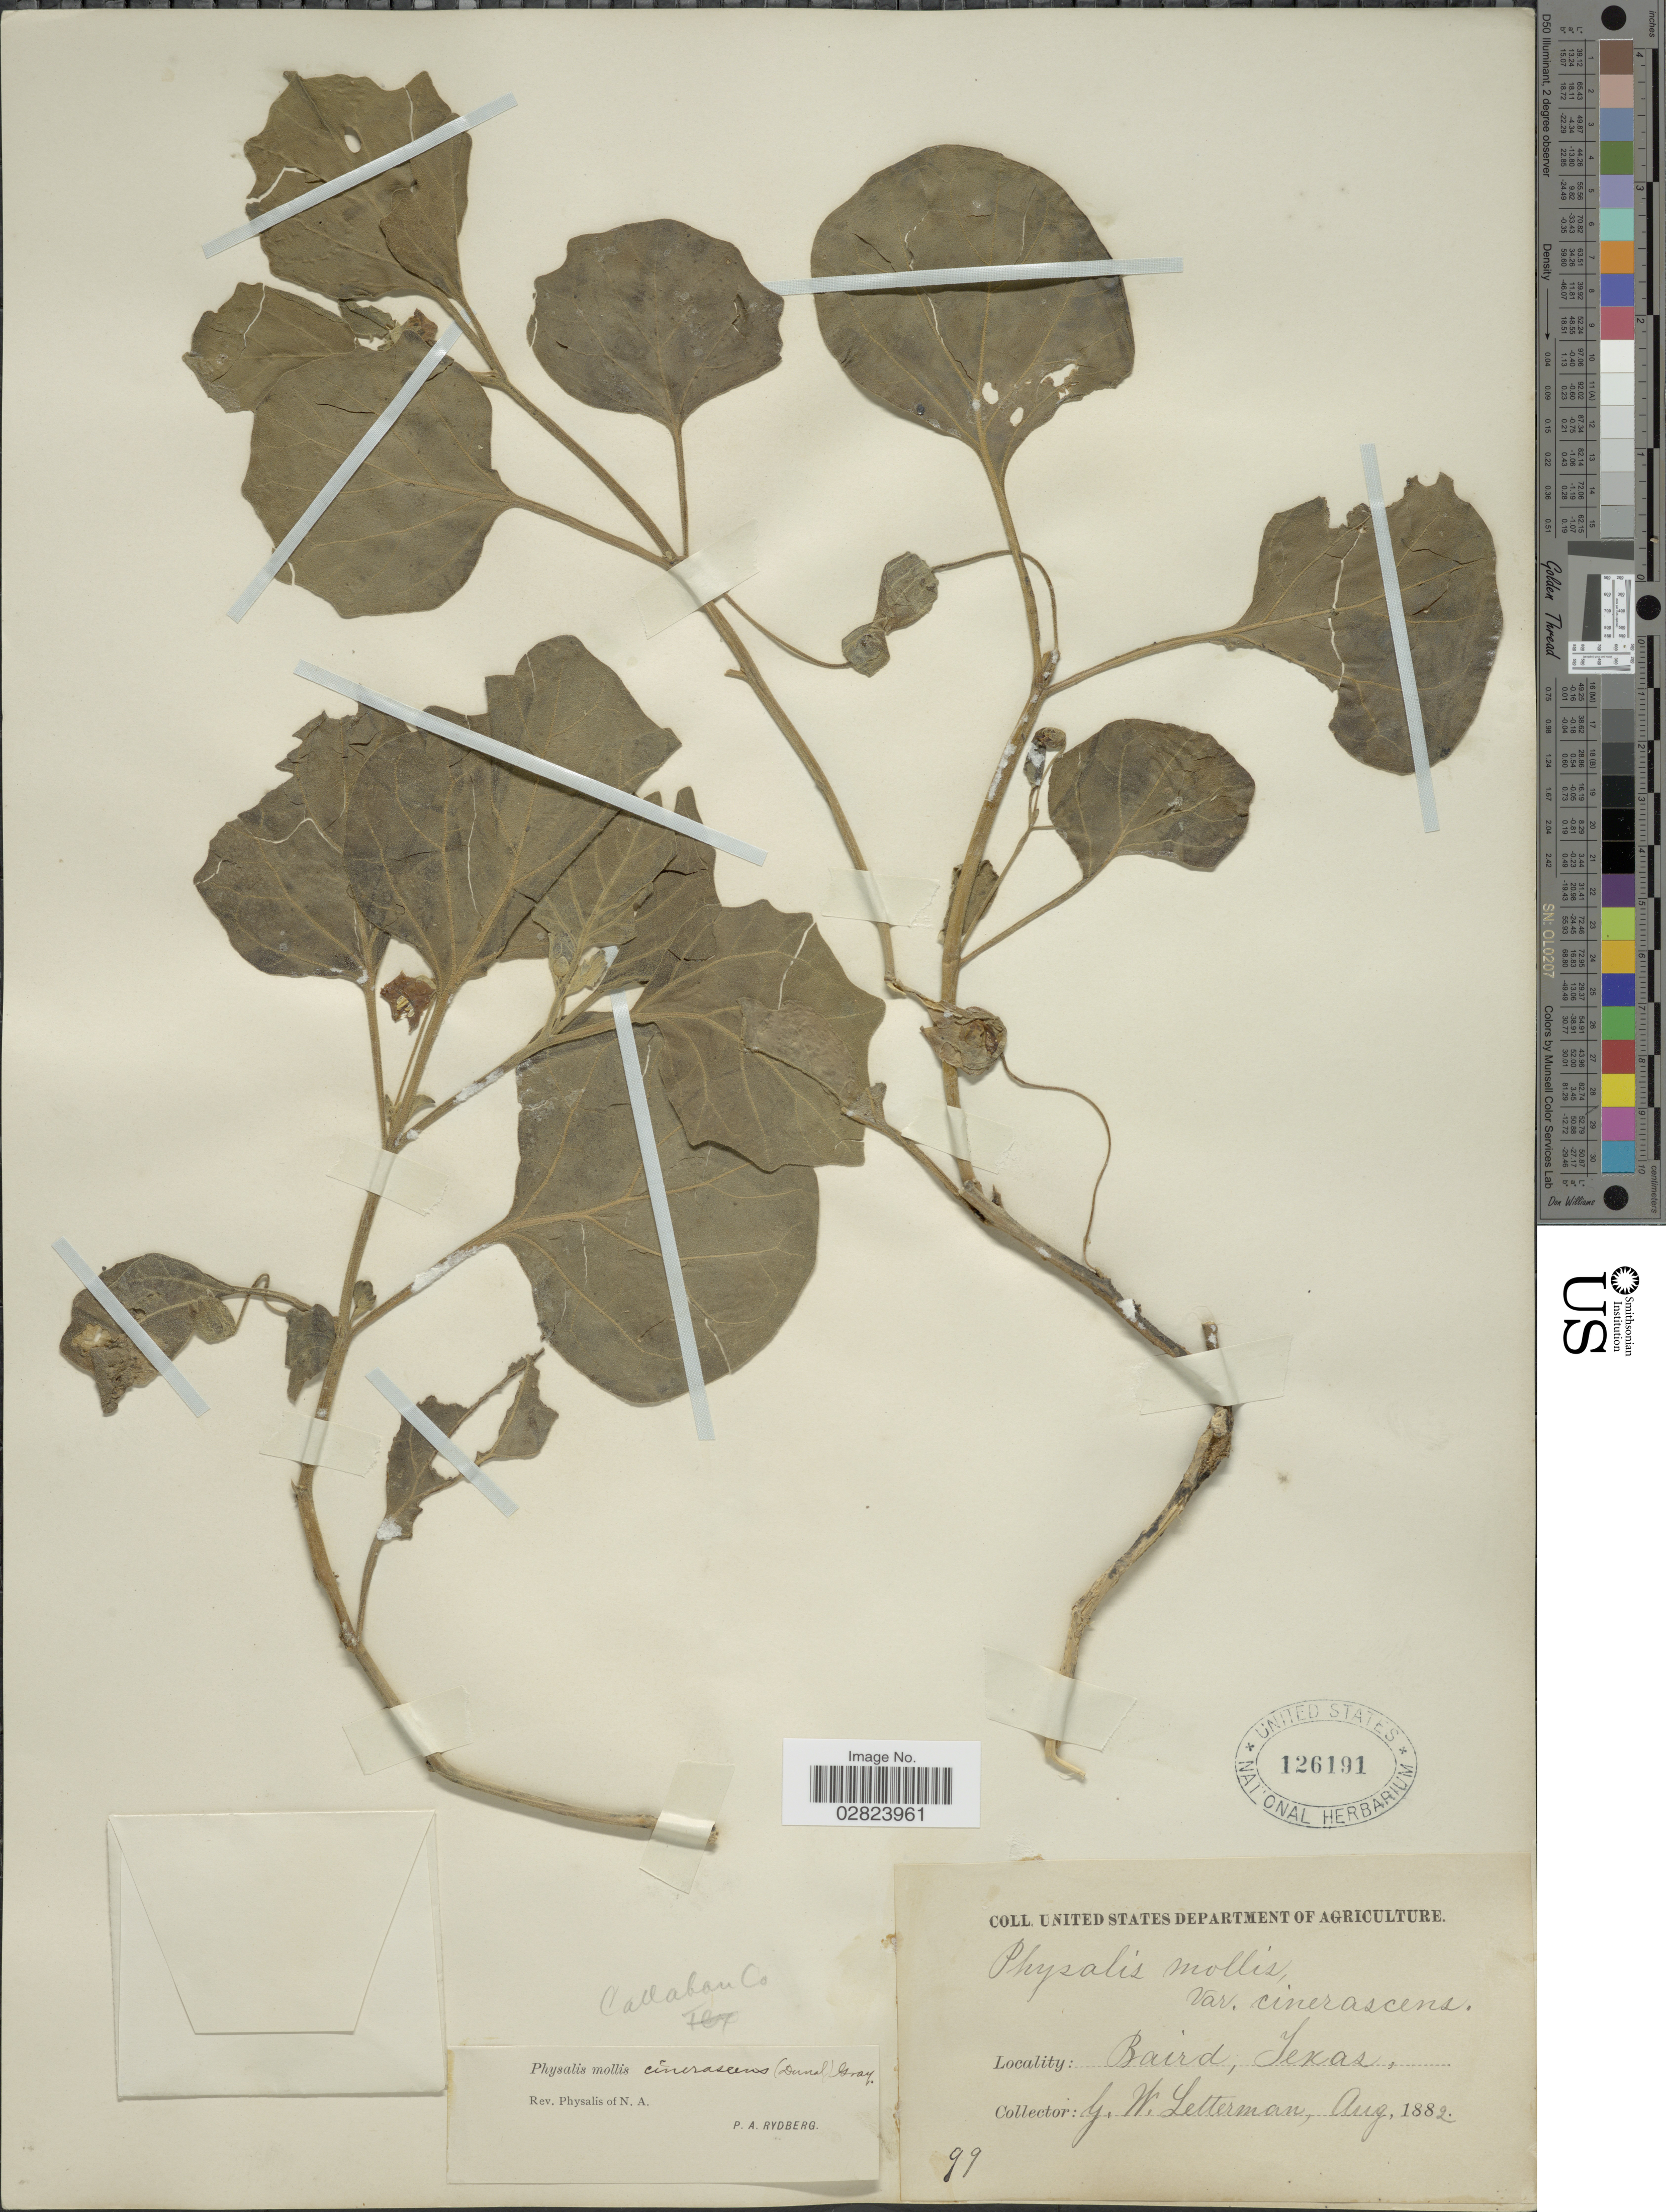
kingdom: Plantae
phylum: Tracheophyta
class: Magnoliopsida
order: Solanales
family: Solanaceae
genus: Physalis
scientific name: Physalis mollis var. cinerascens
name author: (Dunal) A. Gray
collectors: G. W. Letterman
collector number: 99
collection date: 1882-08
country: United States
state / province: Texas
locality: Baird. Callahan Co.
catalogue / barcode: US 126191